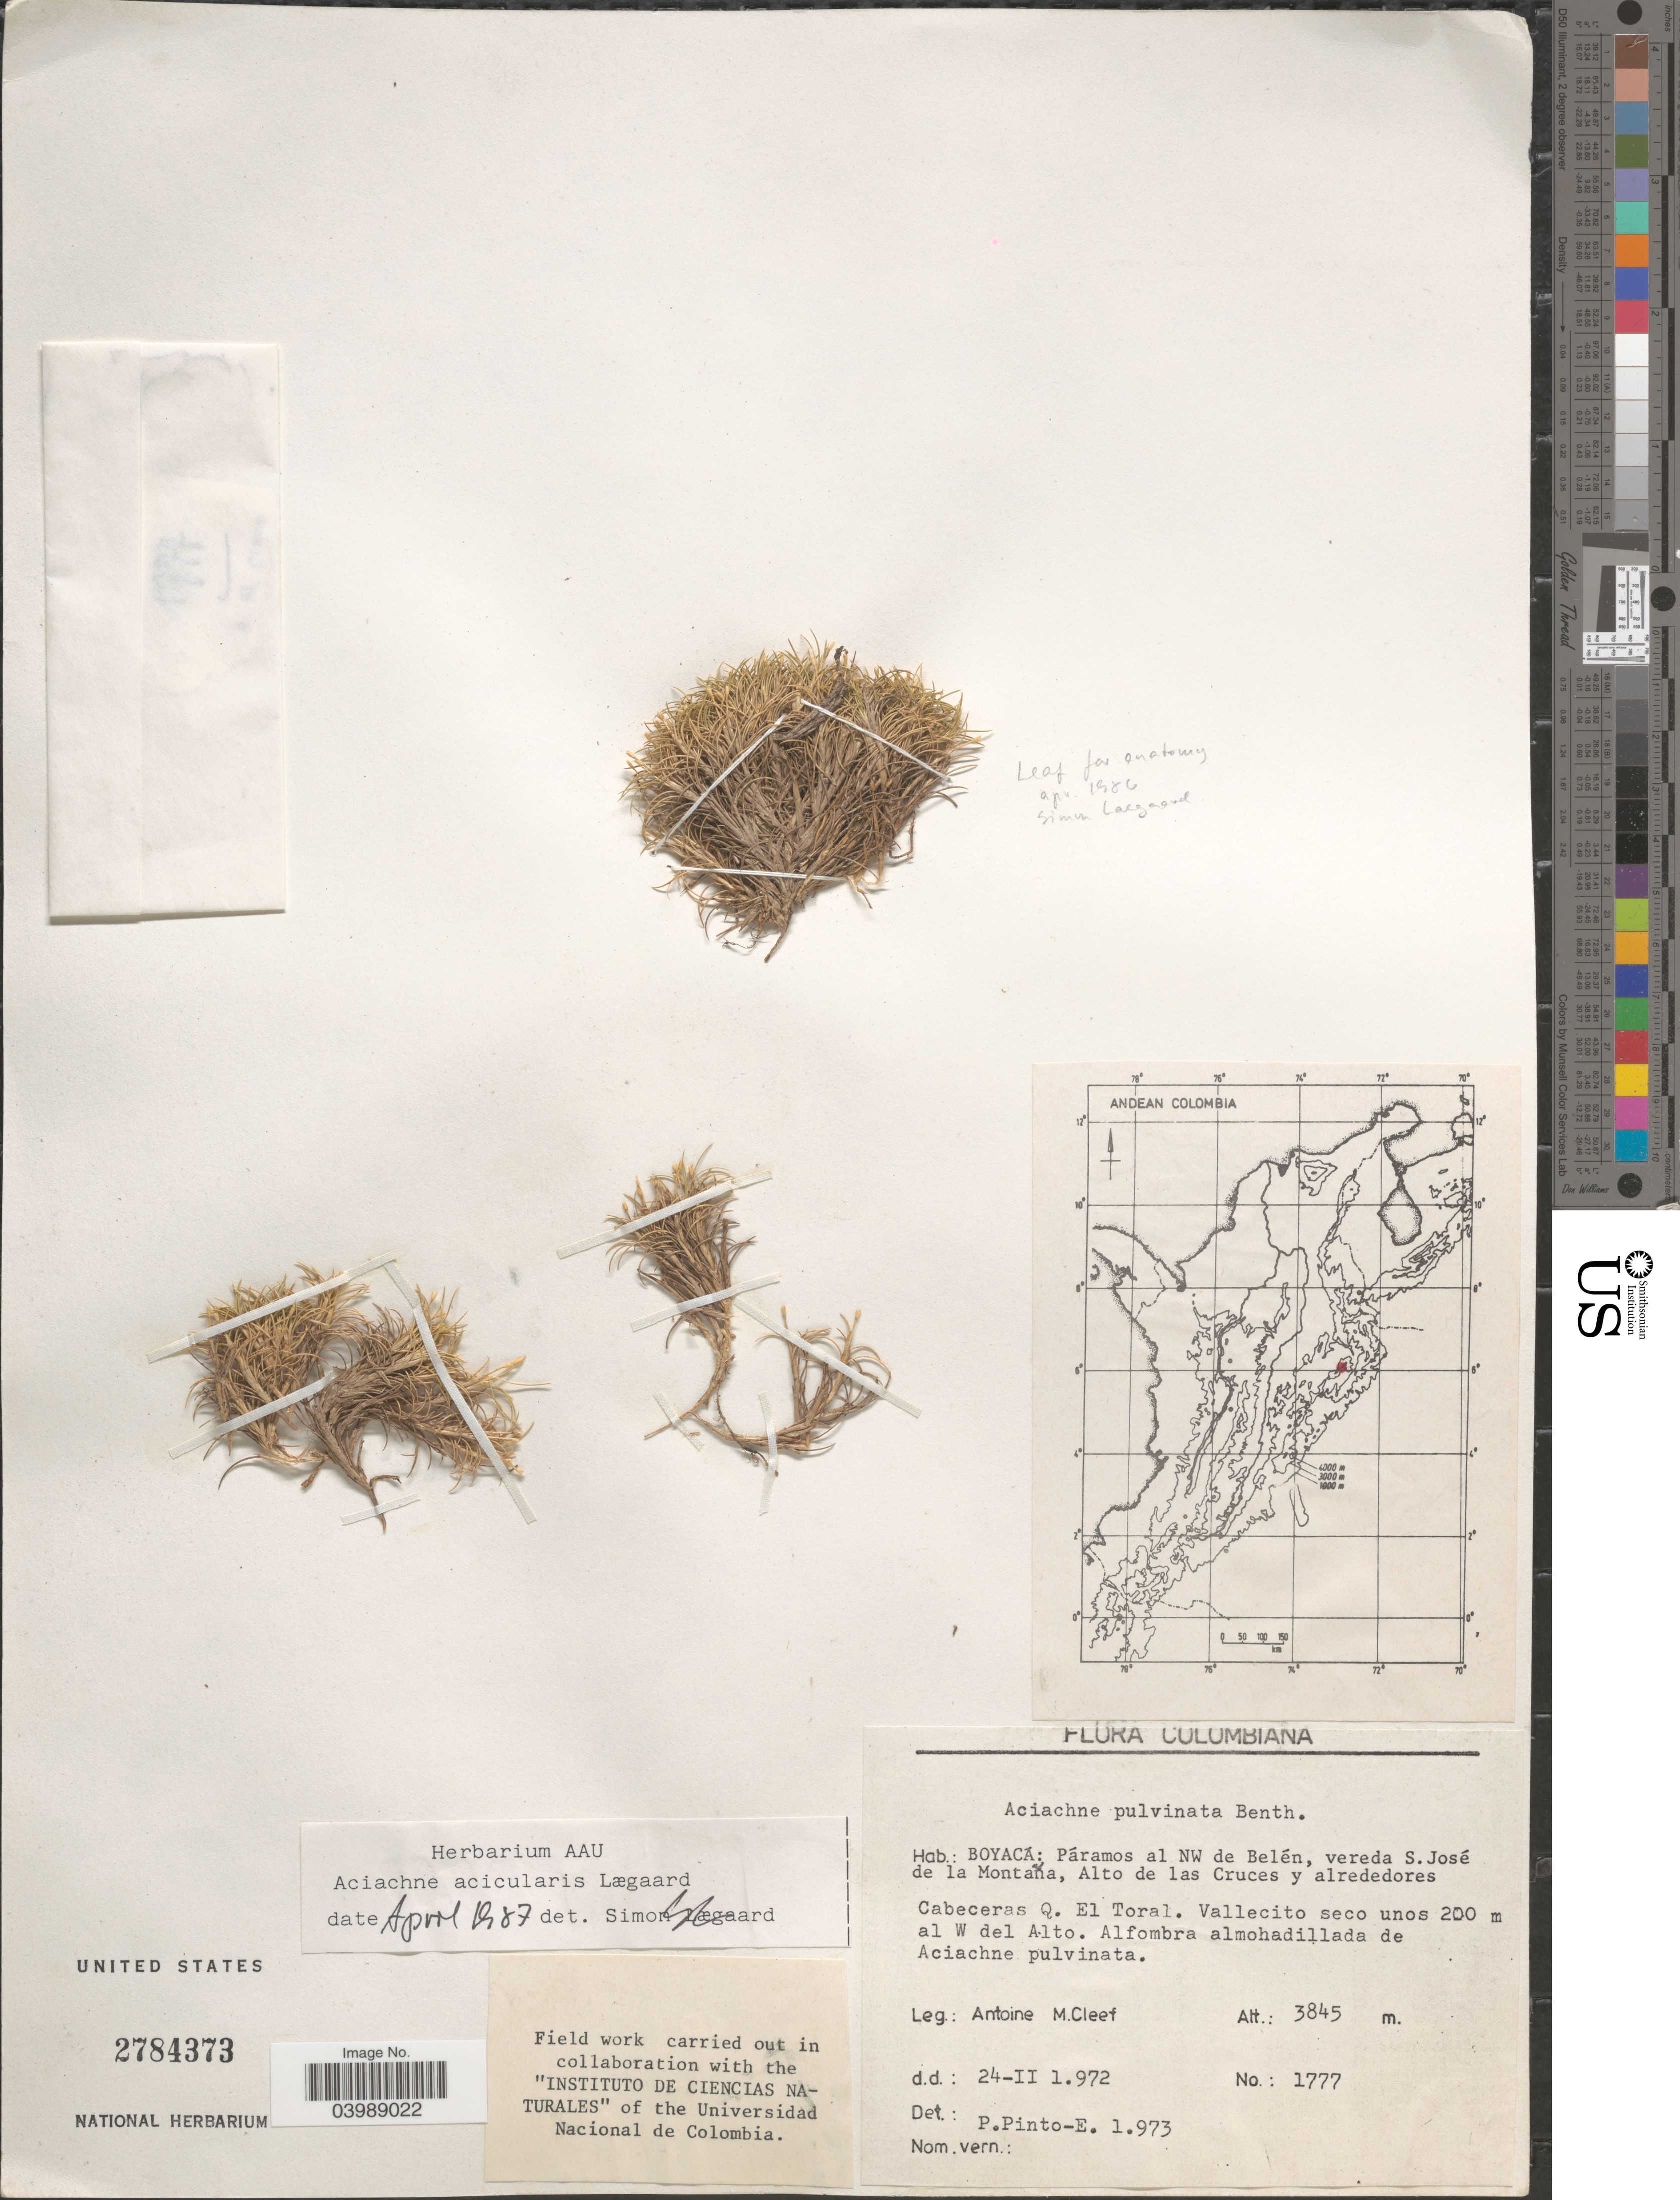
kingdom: Plantae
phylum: Tracheophyta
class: Liliopsida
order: Poales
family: Poaceae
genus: Aciachne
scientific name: Aciachne acicularis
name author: Lægaard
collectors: A. M. Cleef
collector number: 1777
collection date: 1972-02-24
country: Colombia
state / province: Boyacá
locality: Páramos al NW de Belén, vereda S.José de la Montaña, Alto de las Cruces y alrededores. Cabeceras Q. El Toral. Vallecito seco al unos 200 m al W del Alto.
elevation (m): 3845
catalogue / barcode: US 2784373